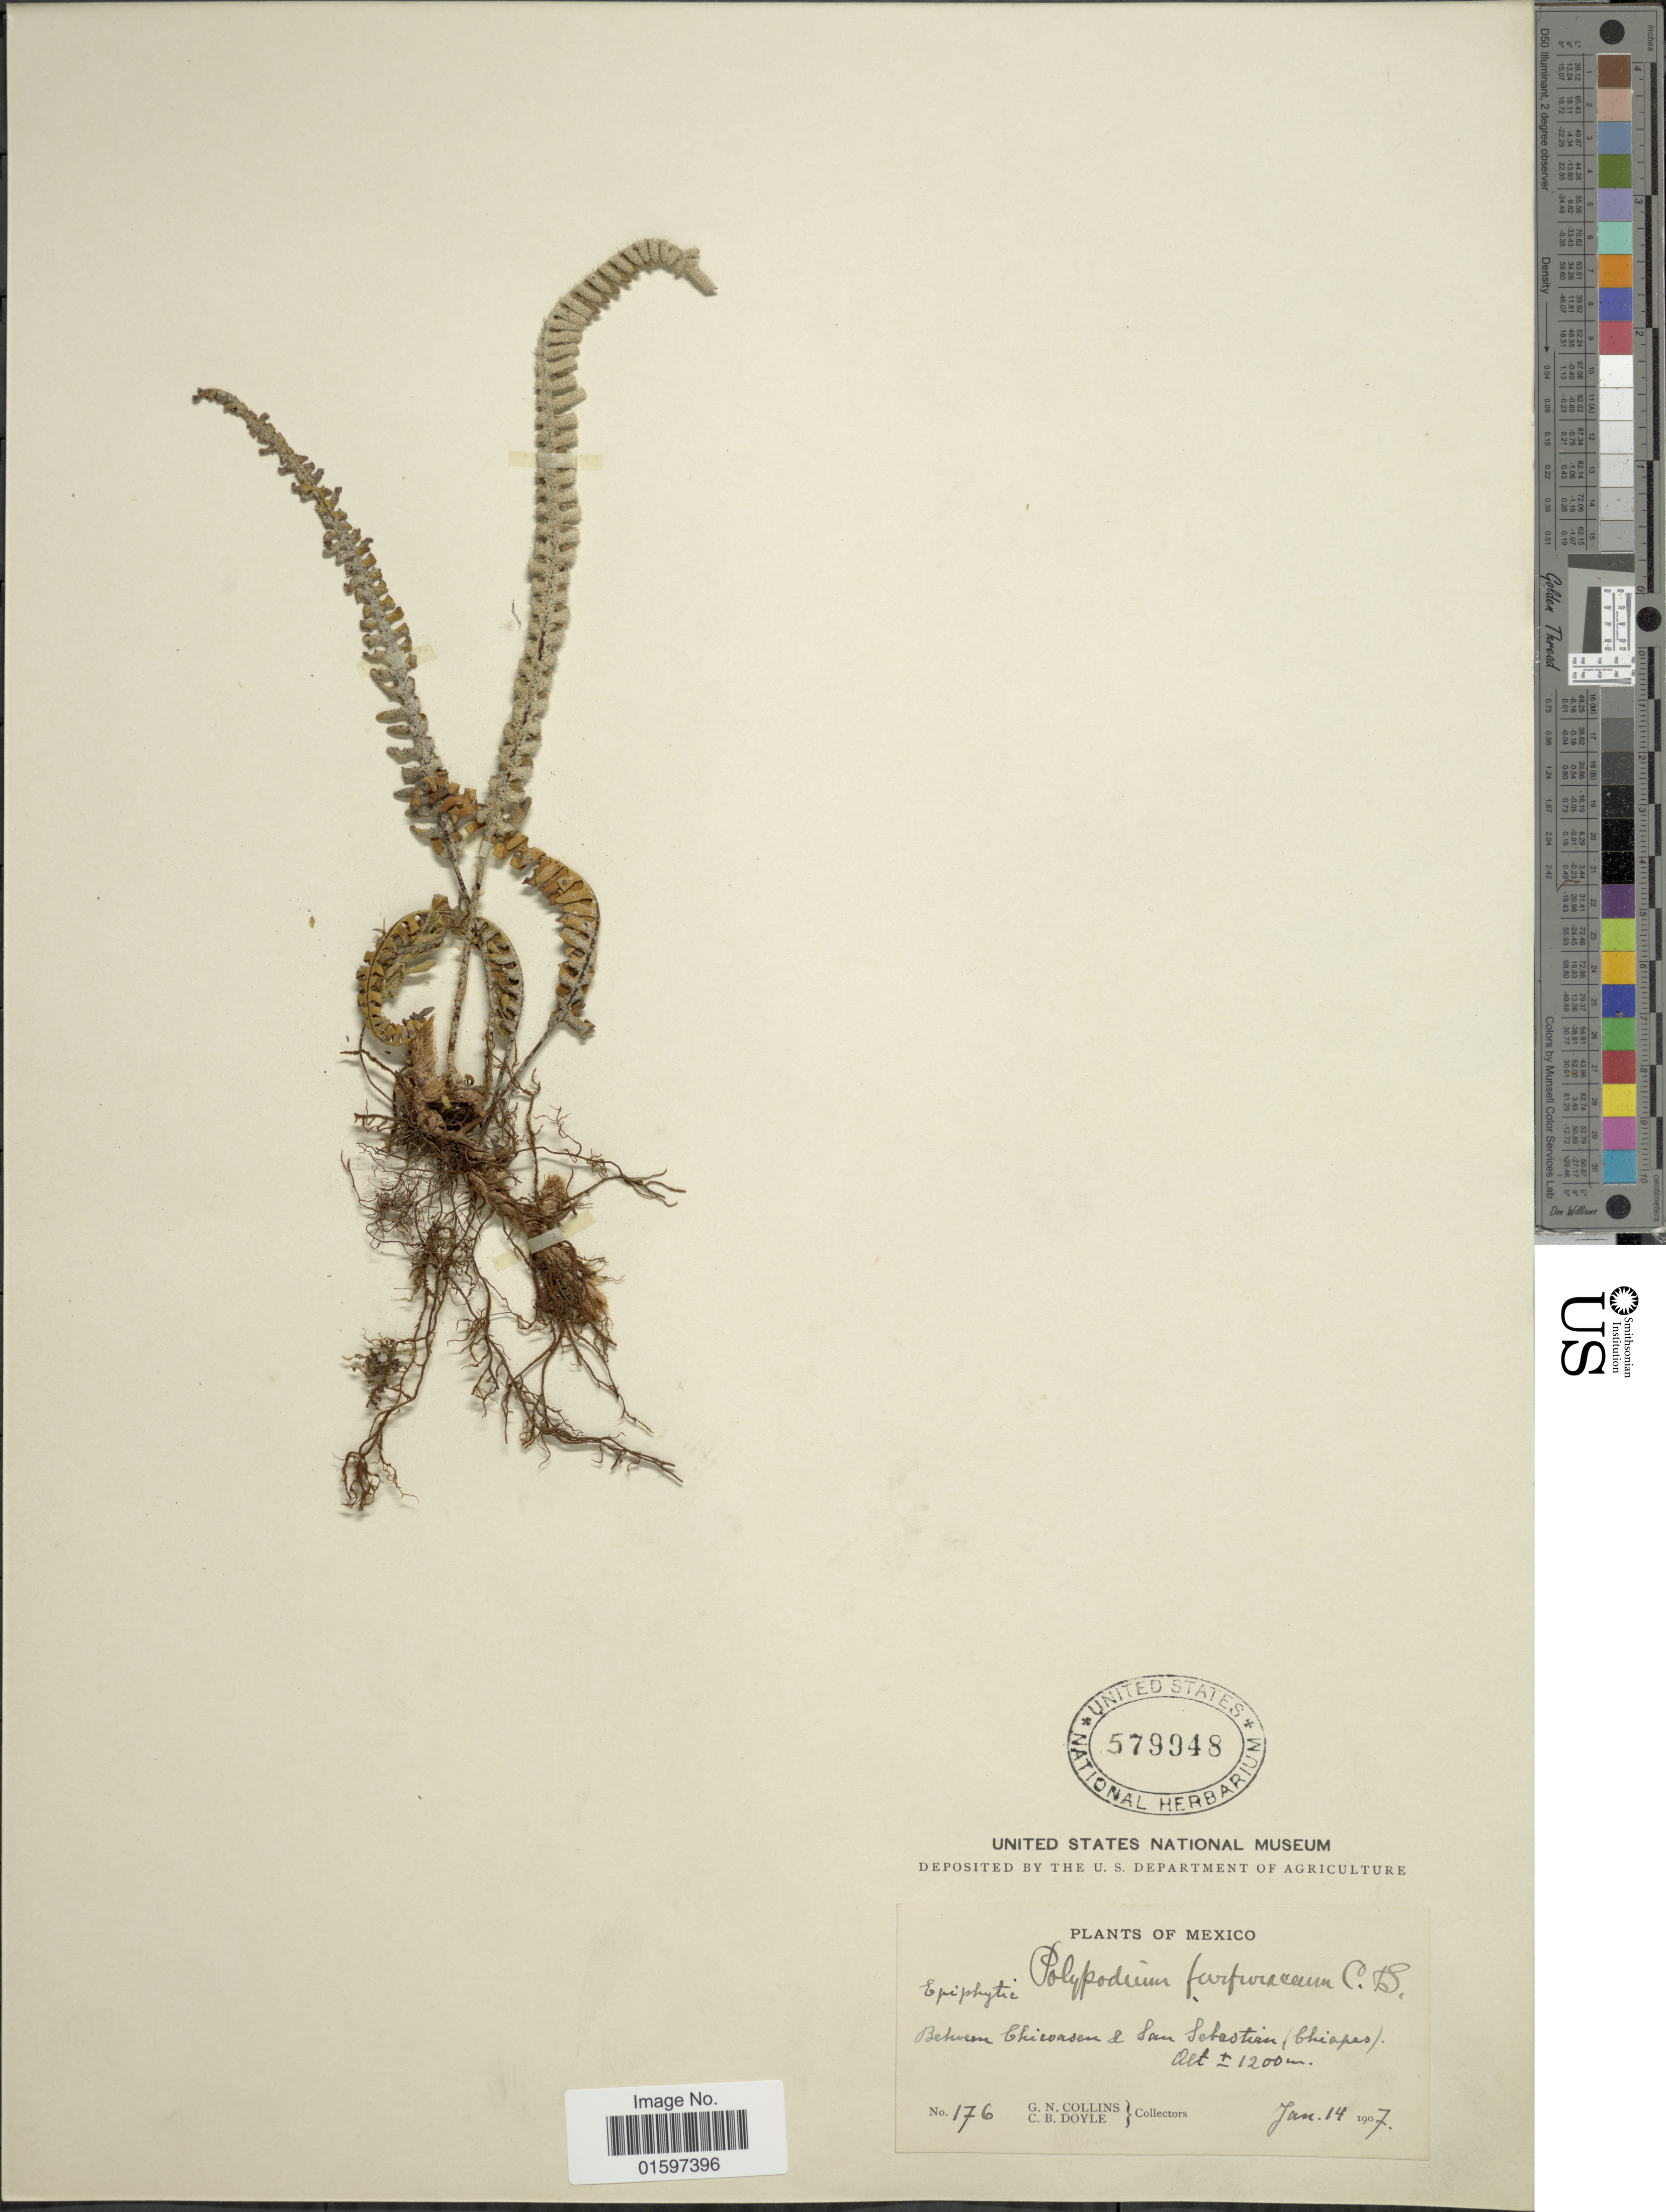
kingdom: Plantae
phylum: Tracheophyta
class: Polypodiopsida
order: Polypodiales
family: Polypodiaceae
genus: Pleopeltis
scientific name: Pleopeltis furfuracea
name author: (Schltdl. & Cham.) A.R. Sm. & Tejero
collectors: G. Collins & C. Doyle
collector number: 176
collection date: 1907-01-14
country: Mexico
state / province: Chiapas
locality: Mexico, between Chicoasen & San Sebastian (Chiapas)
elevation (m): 1200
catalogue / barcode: US 579948